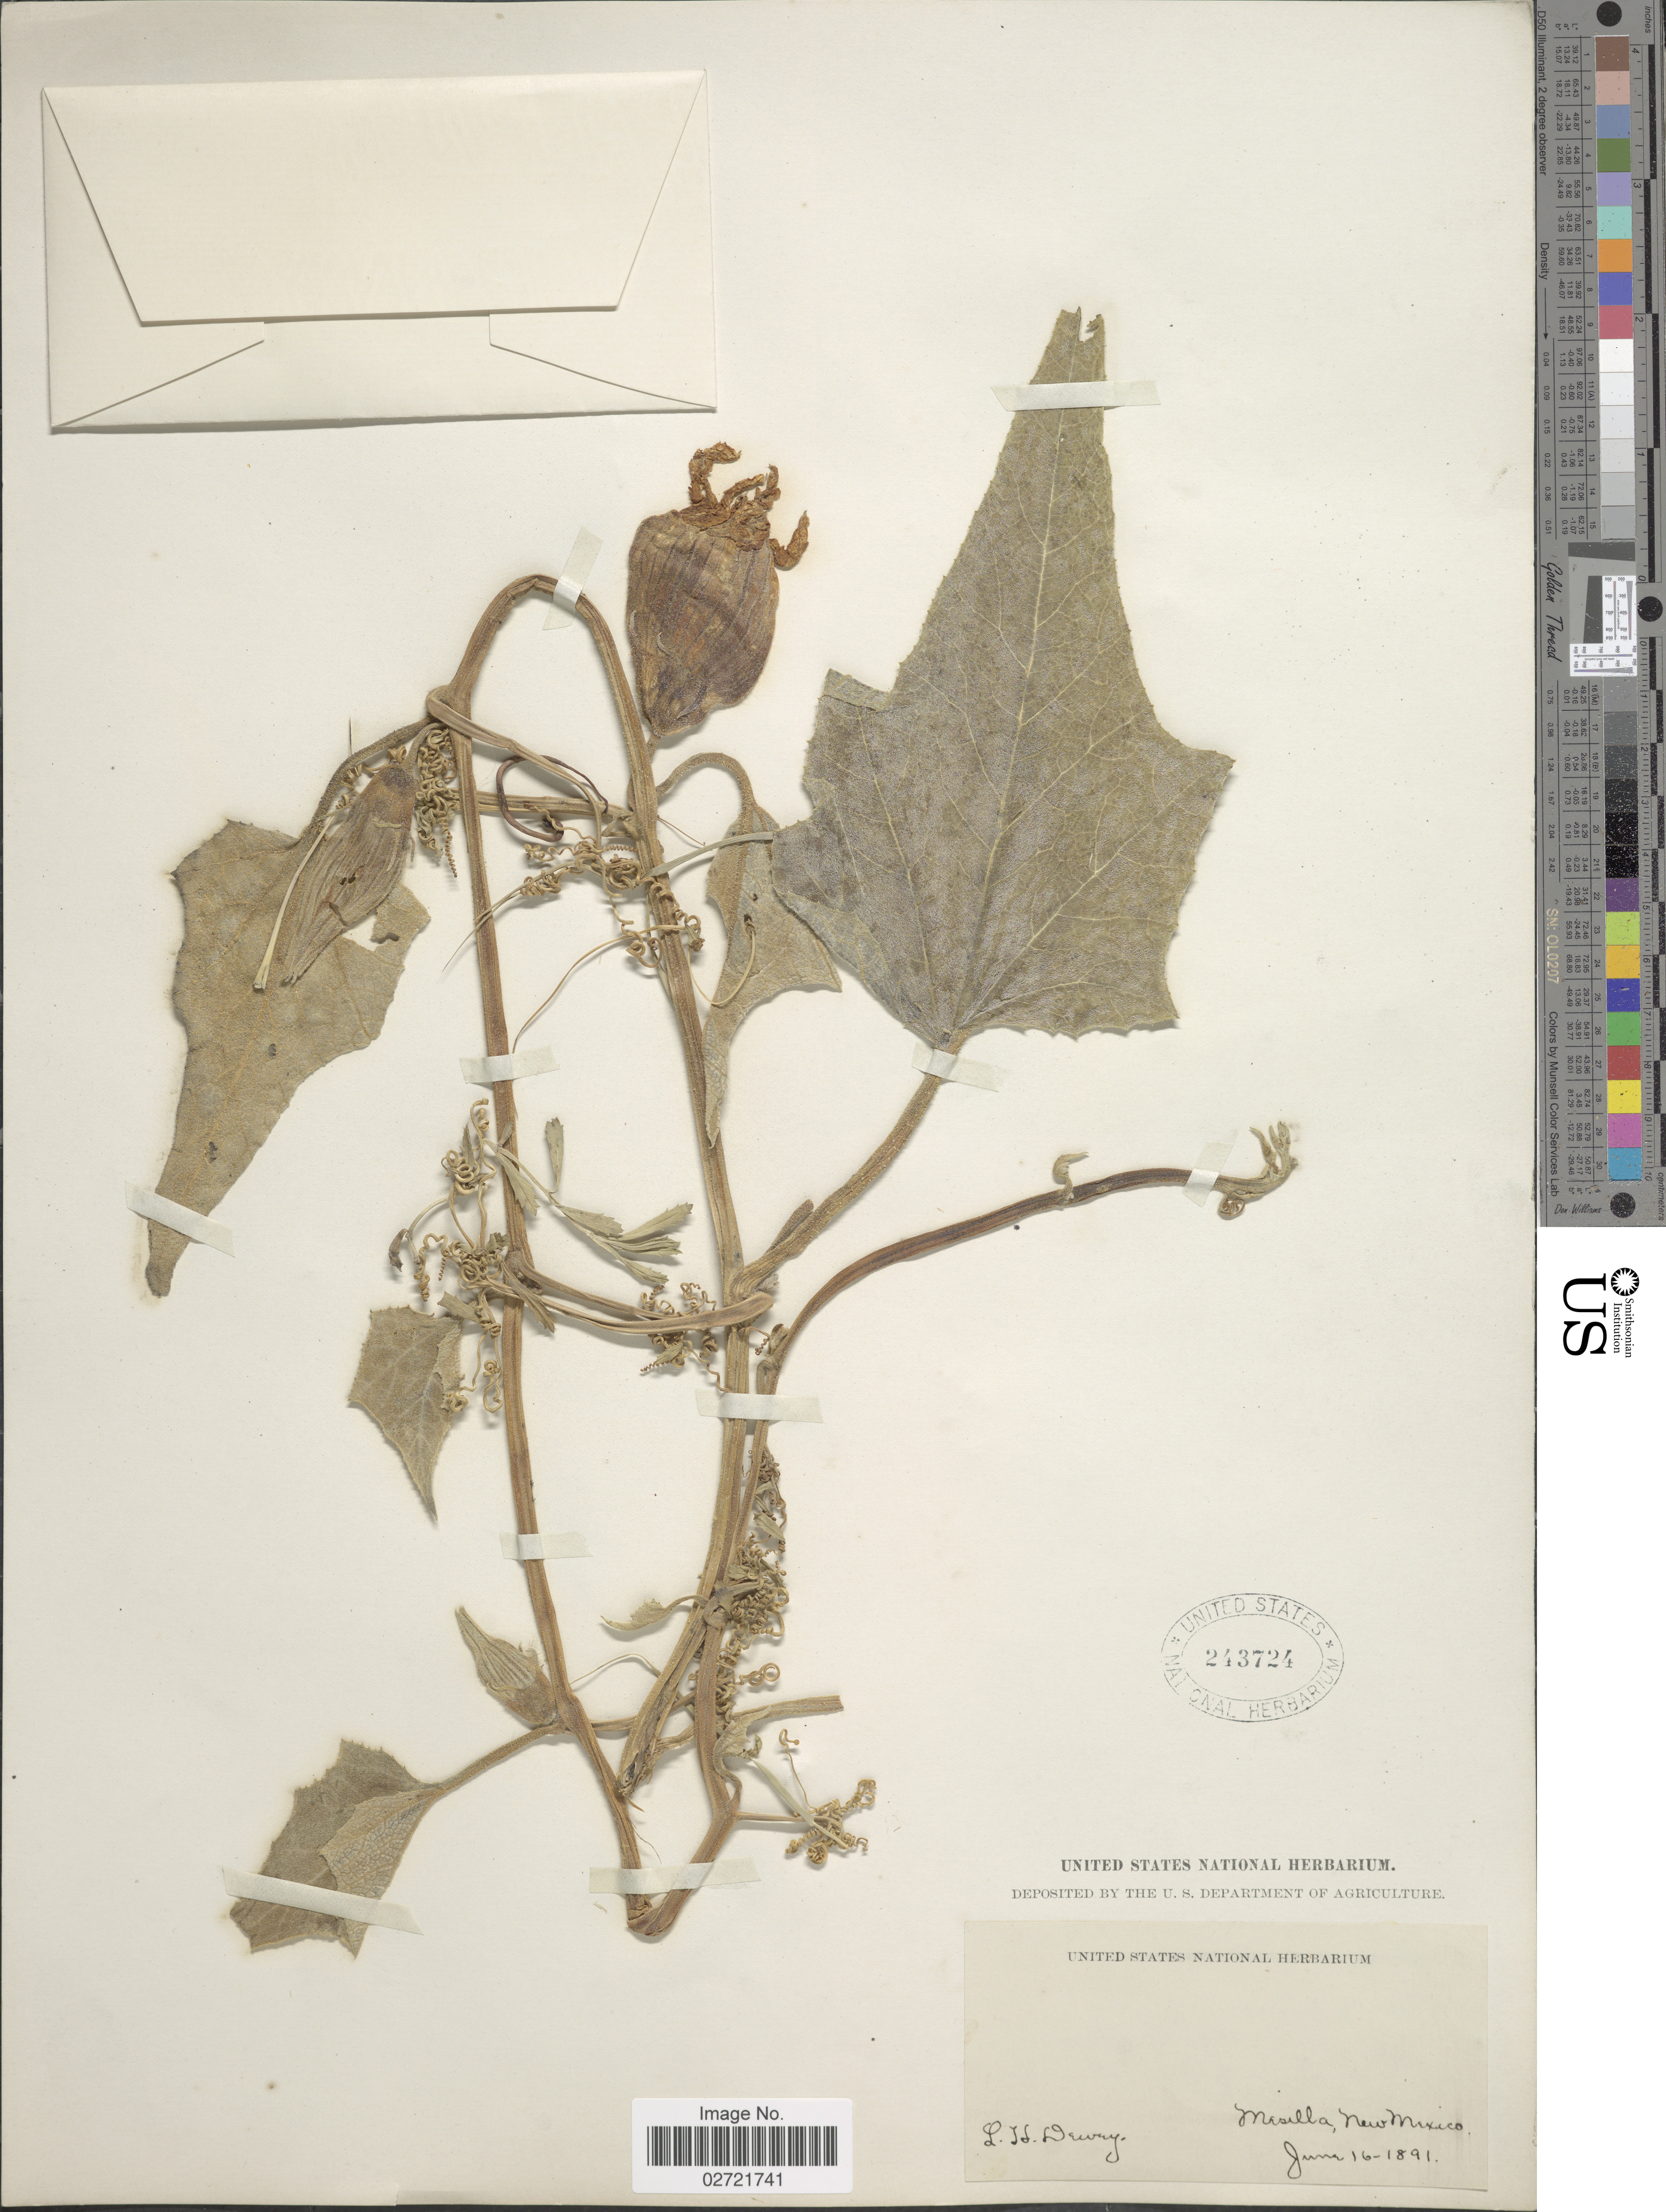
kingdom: Plantae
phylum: Tracheophyta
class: Magnoliopsida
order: Cucurbitales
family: Cucurbitaceae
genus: Cucurbita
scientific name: Cucurbita foetidissima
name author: Kunth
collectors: L. H. Dewey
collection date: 1891-06-16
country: United States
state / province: New Mexico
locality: Mesilla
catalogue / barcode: US 243724